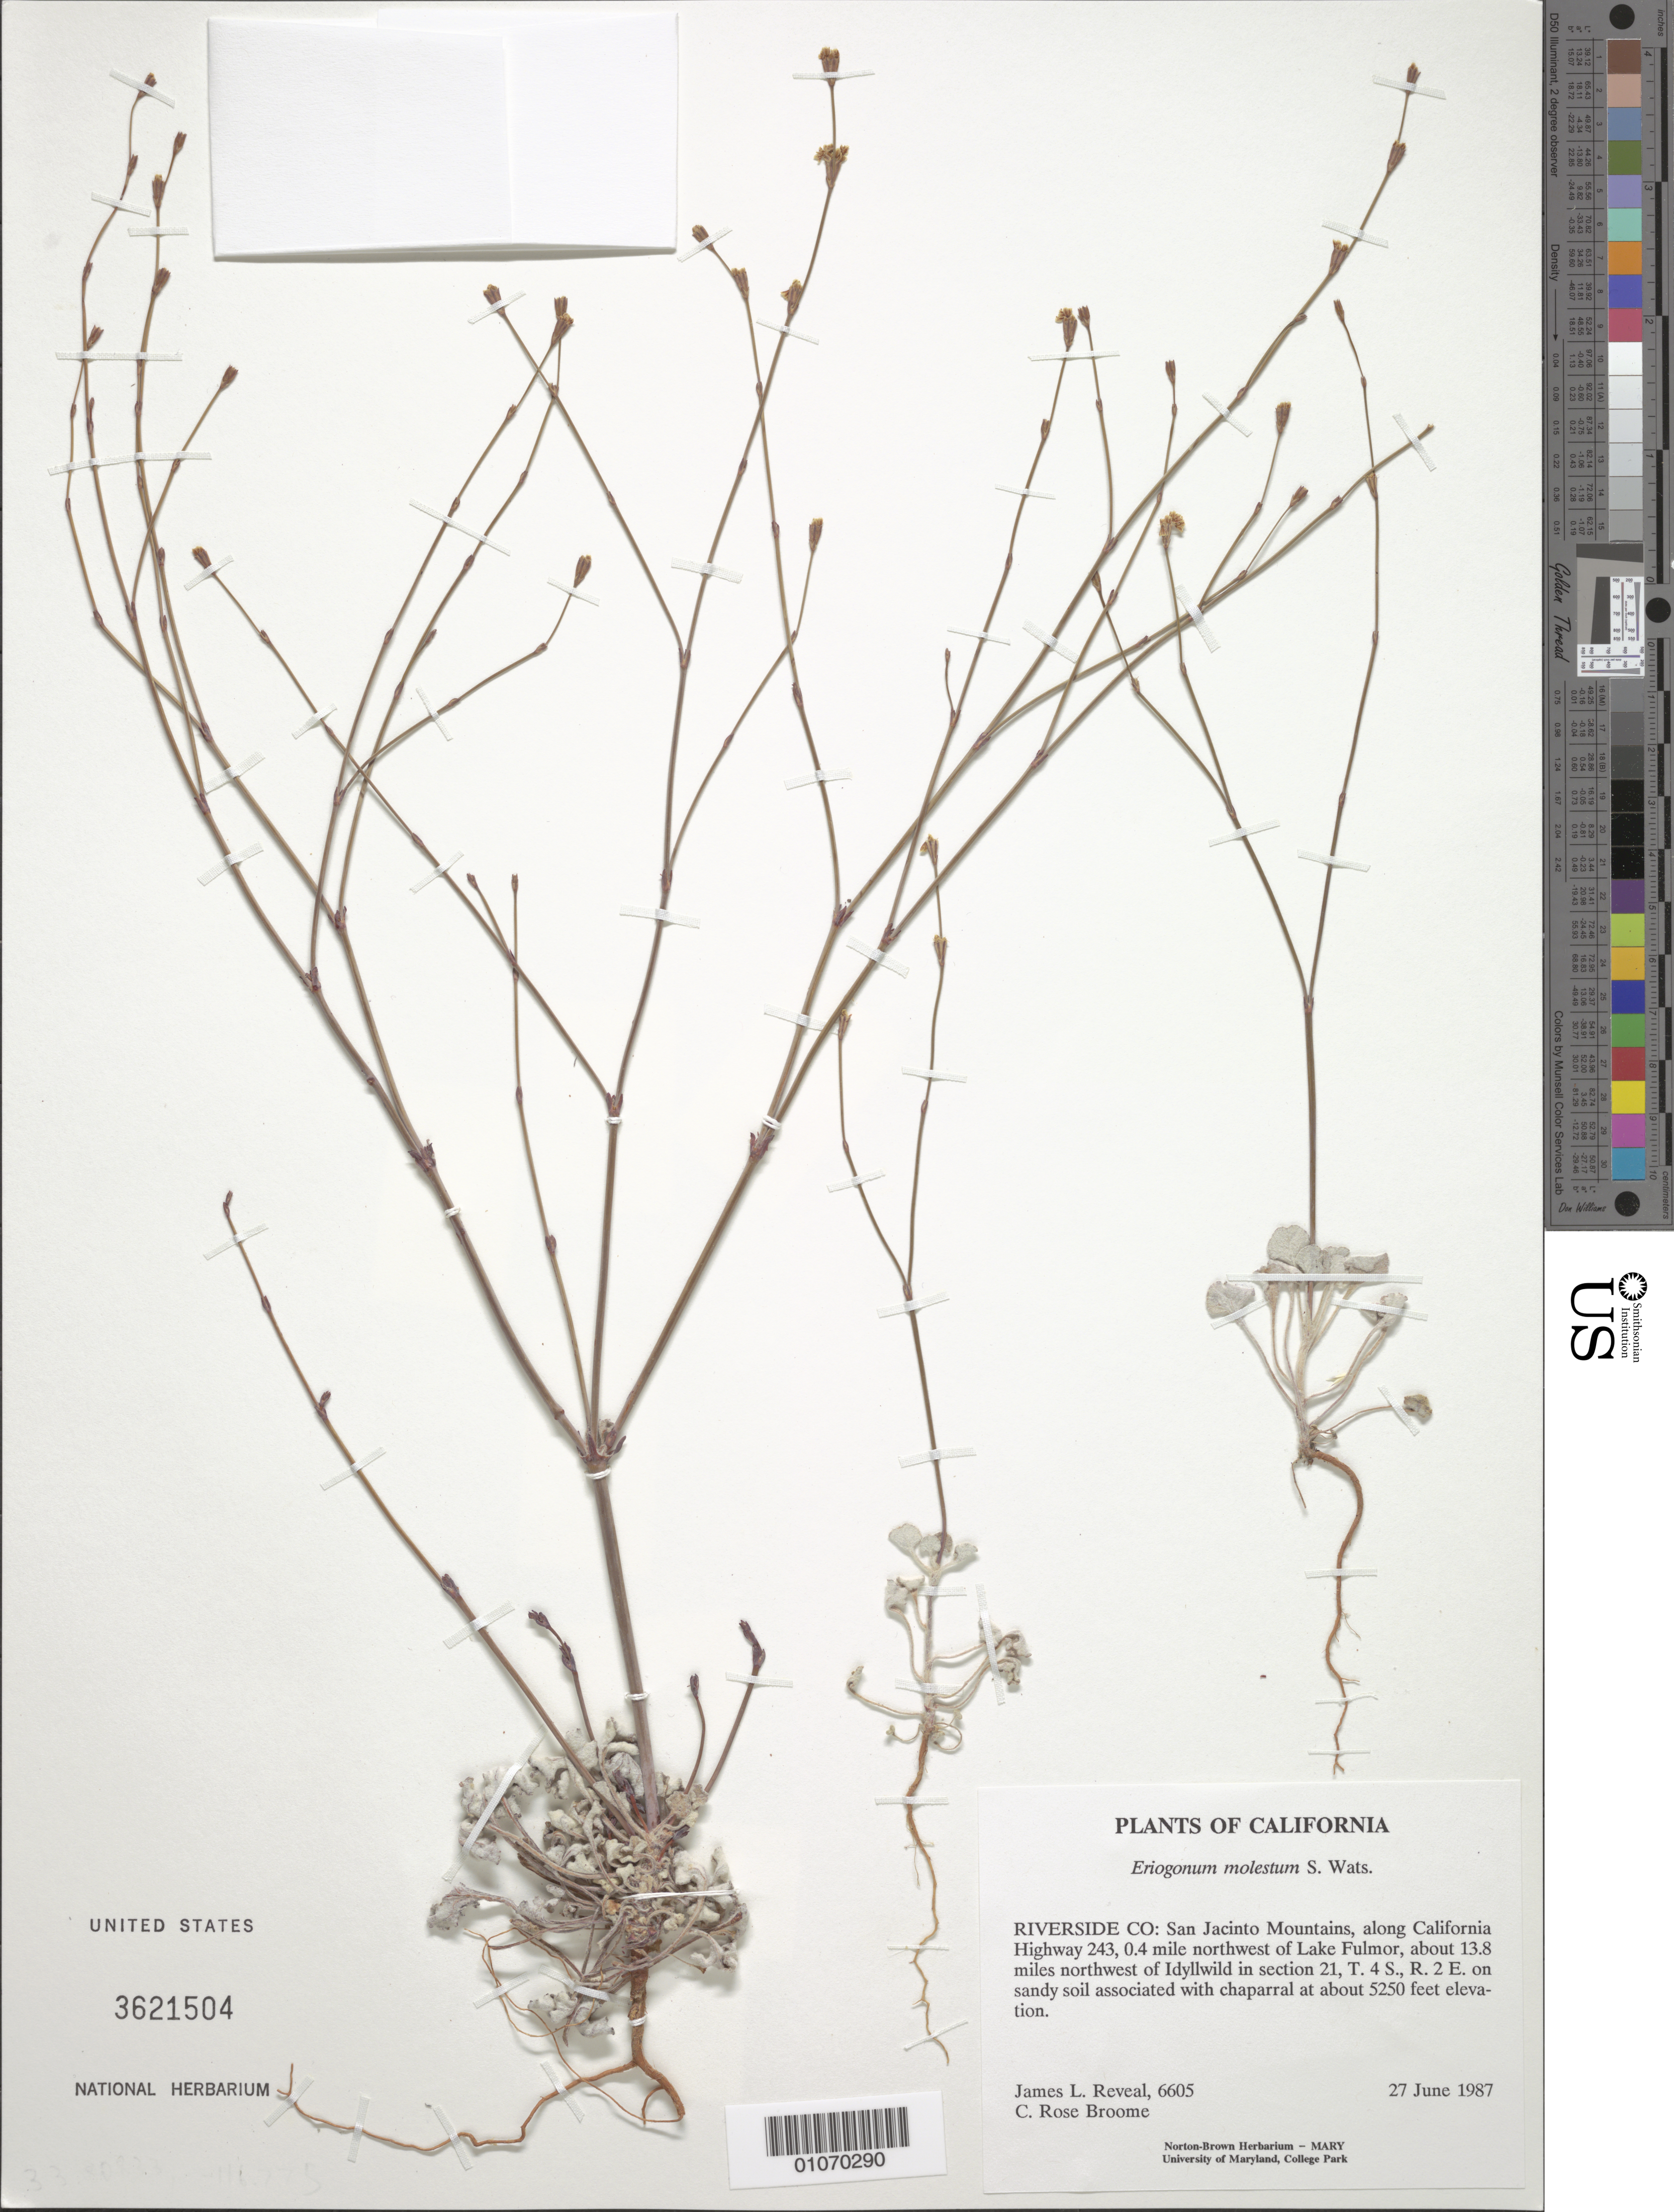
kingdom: Plantae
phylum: Tracheophyta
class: Magnoliopsida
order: Caryophyllales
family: Polygonaceae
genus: Eriogonum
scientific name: Eriogonum molestum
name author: S. Watson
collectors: J. L. Reveal & C. R. Broome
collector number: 6605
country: United States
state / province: California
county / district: Riverside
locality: San Jacinto Mts., along California Hwy 243, NW of Lake Fulmor, NW of Idyllwild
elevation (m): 1600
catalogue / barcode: US 3621504